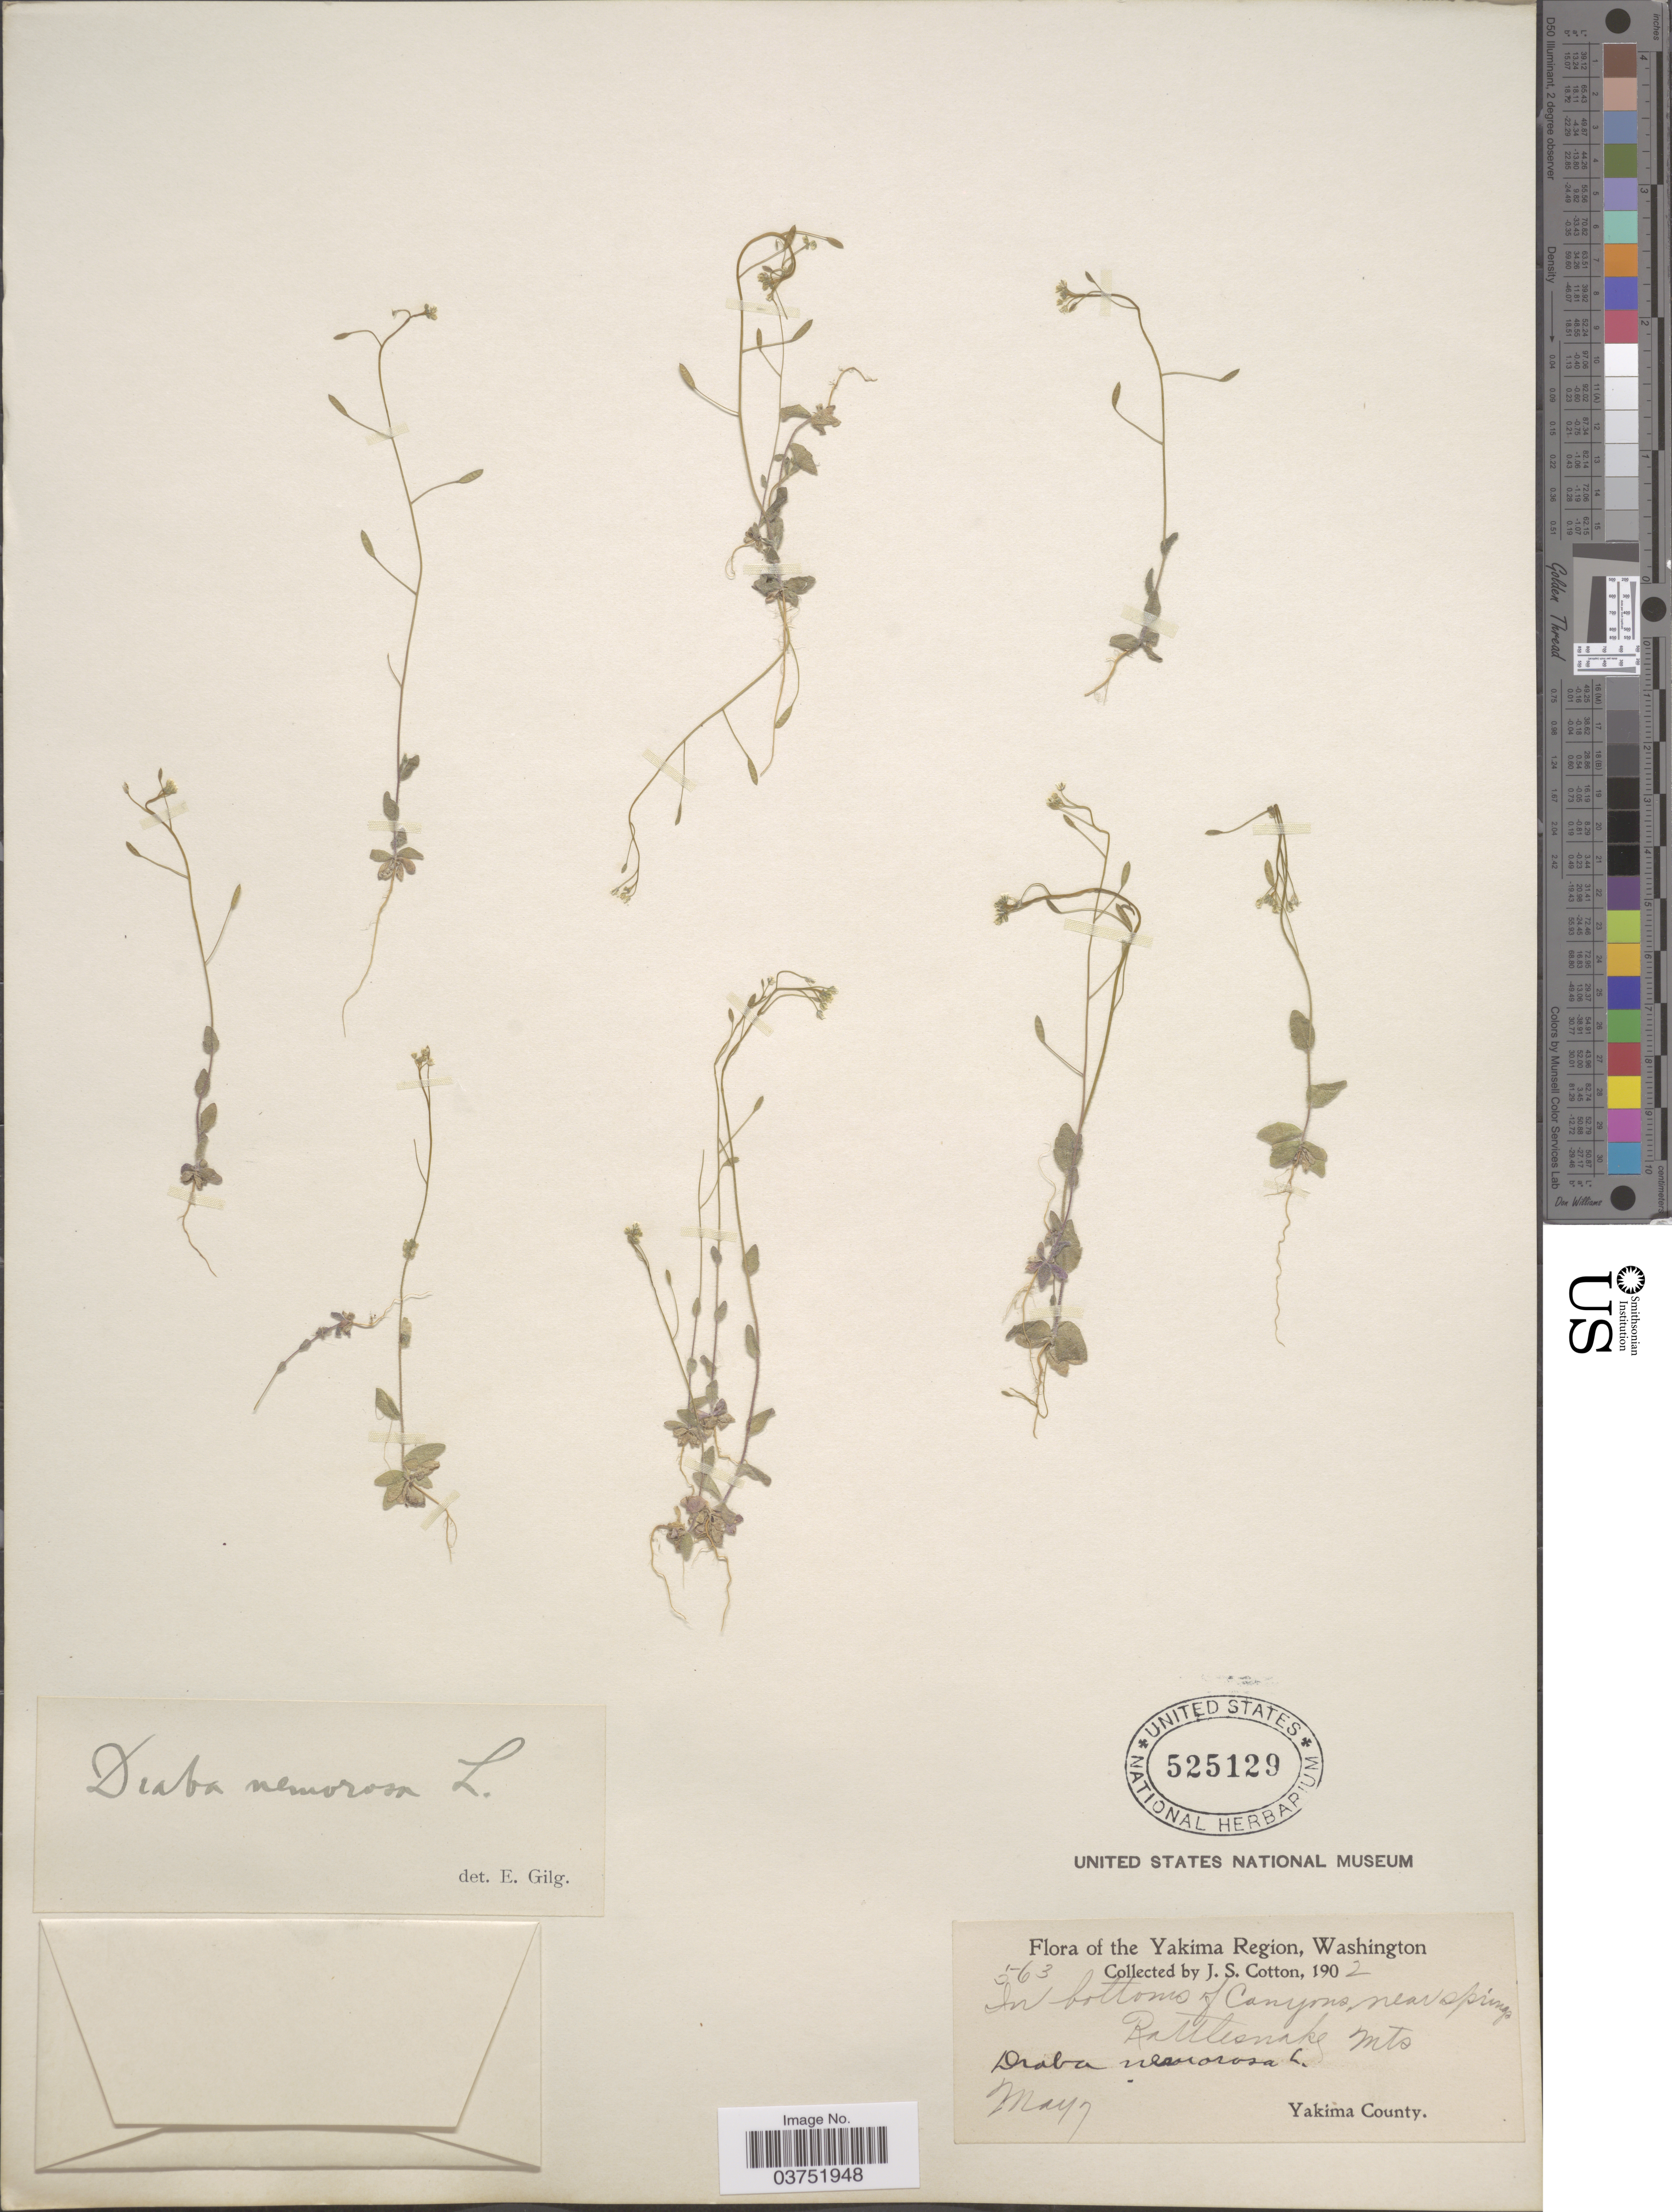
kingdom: Plantae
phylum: Tracheophyta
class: Magnoliopsida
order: Brassicales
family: Brassicaceae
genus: Draba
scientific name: Draba nemorosa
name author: L.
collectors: J. S. Cotton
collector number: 563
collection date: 1902-05-07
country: United States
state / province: Washington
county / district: Yakima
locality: The Yakima Region. In the bottoms of Canyons near springs Rattlesnake Mts. Yakima County.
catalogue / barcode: US 525129